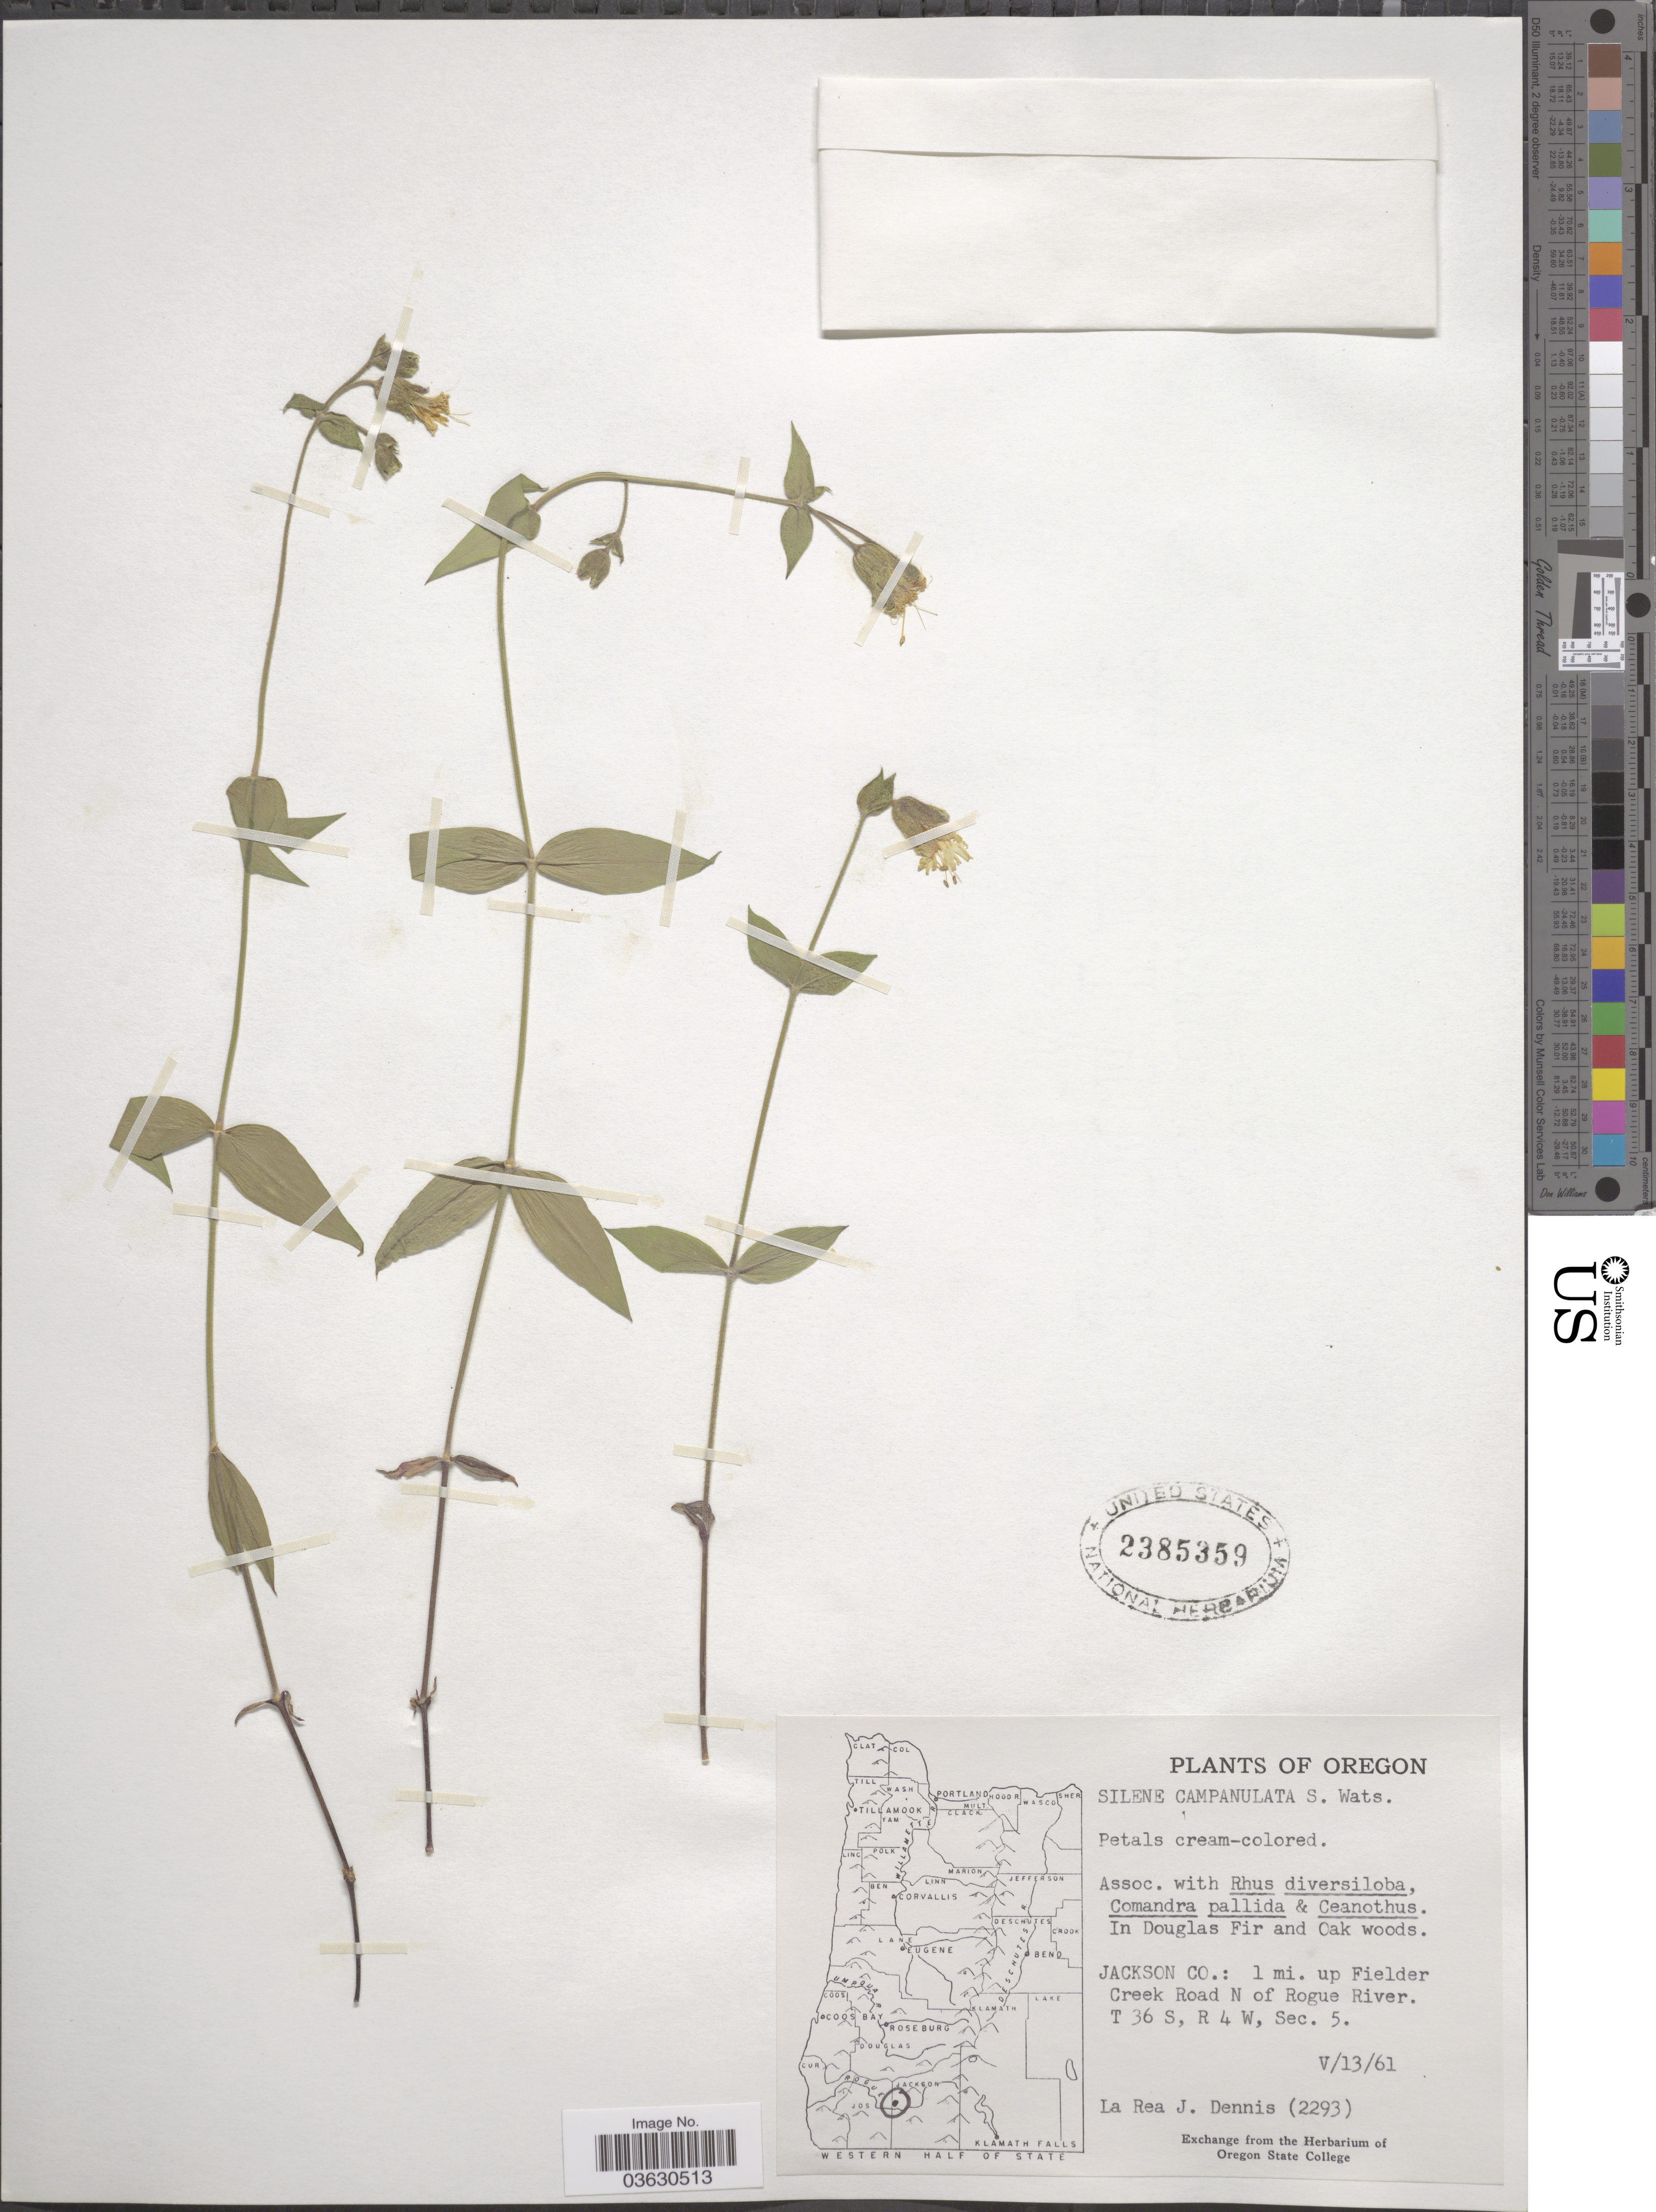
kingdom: Plantae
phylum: Tracheophyta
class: Magnoliopsida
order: Caryophyllales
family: Caryophyllaceae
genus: Silene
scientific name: Silene campanulata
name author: S. Watson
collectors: L. Dennis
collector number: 2293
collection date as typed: Transcribed d/m/y: 13/5/61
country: United States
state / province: Oregon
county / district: Jackson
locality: Jackson Co.: 1 mi. up Fielder Creek Road N of Rogue River. T 36 S, R 4 W, Sec. 5.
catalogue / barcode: US 2385359